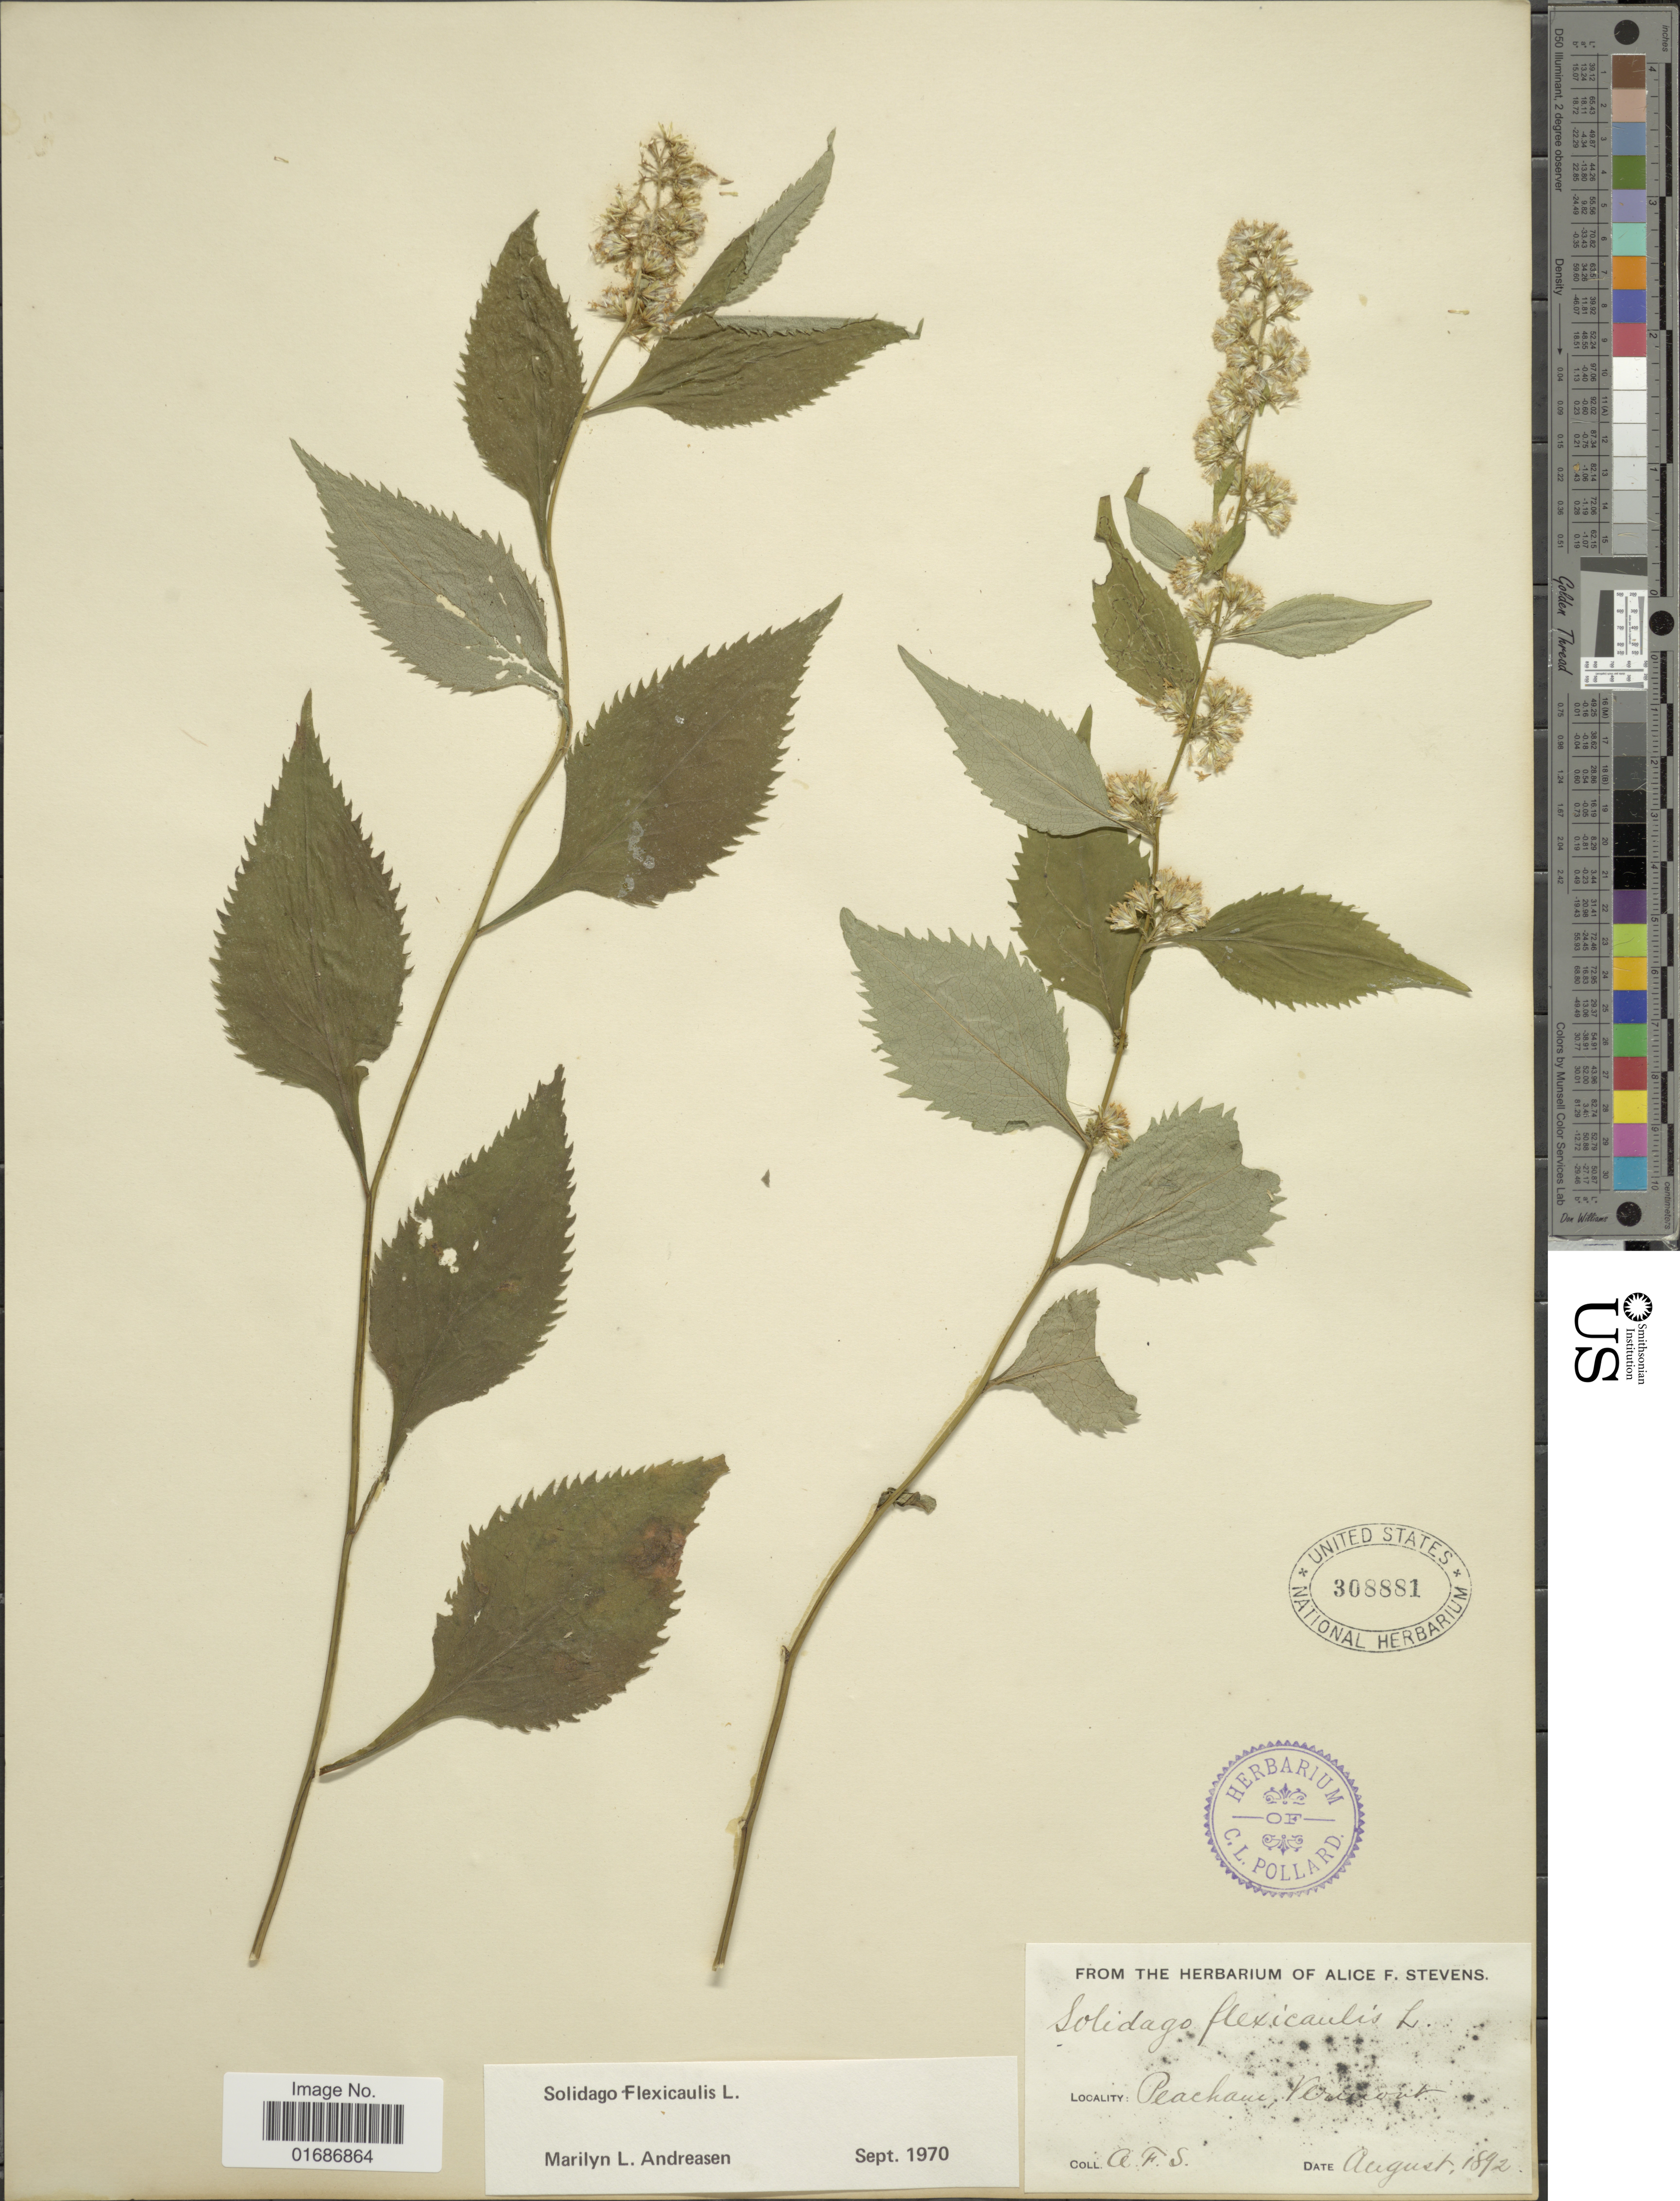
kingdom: Plantae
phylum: Tracheophyta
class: Magnoliopsida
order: Asterales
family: Asteraceae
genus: Solidago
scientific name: Solidago flexicaulis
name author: L.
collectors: A. Stevens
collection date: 1892-08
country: United States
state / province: Vermont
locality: Peacham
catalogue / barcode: US 308881